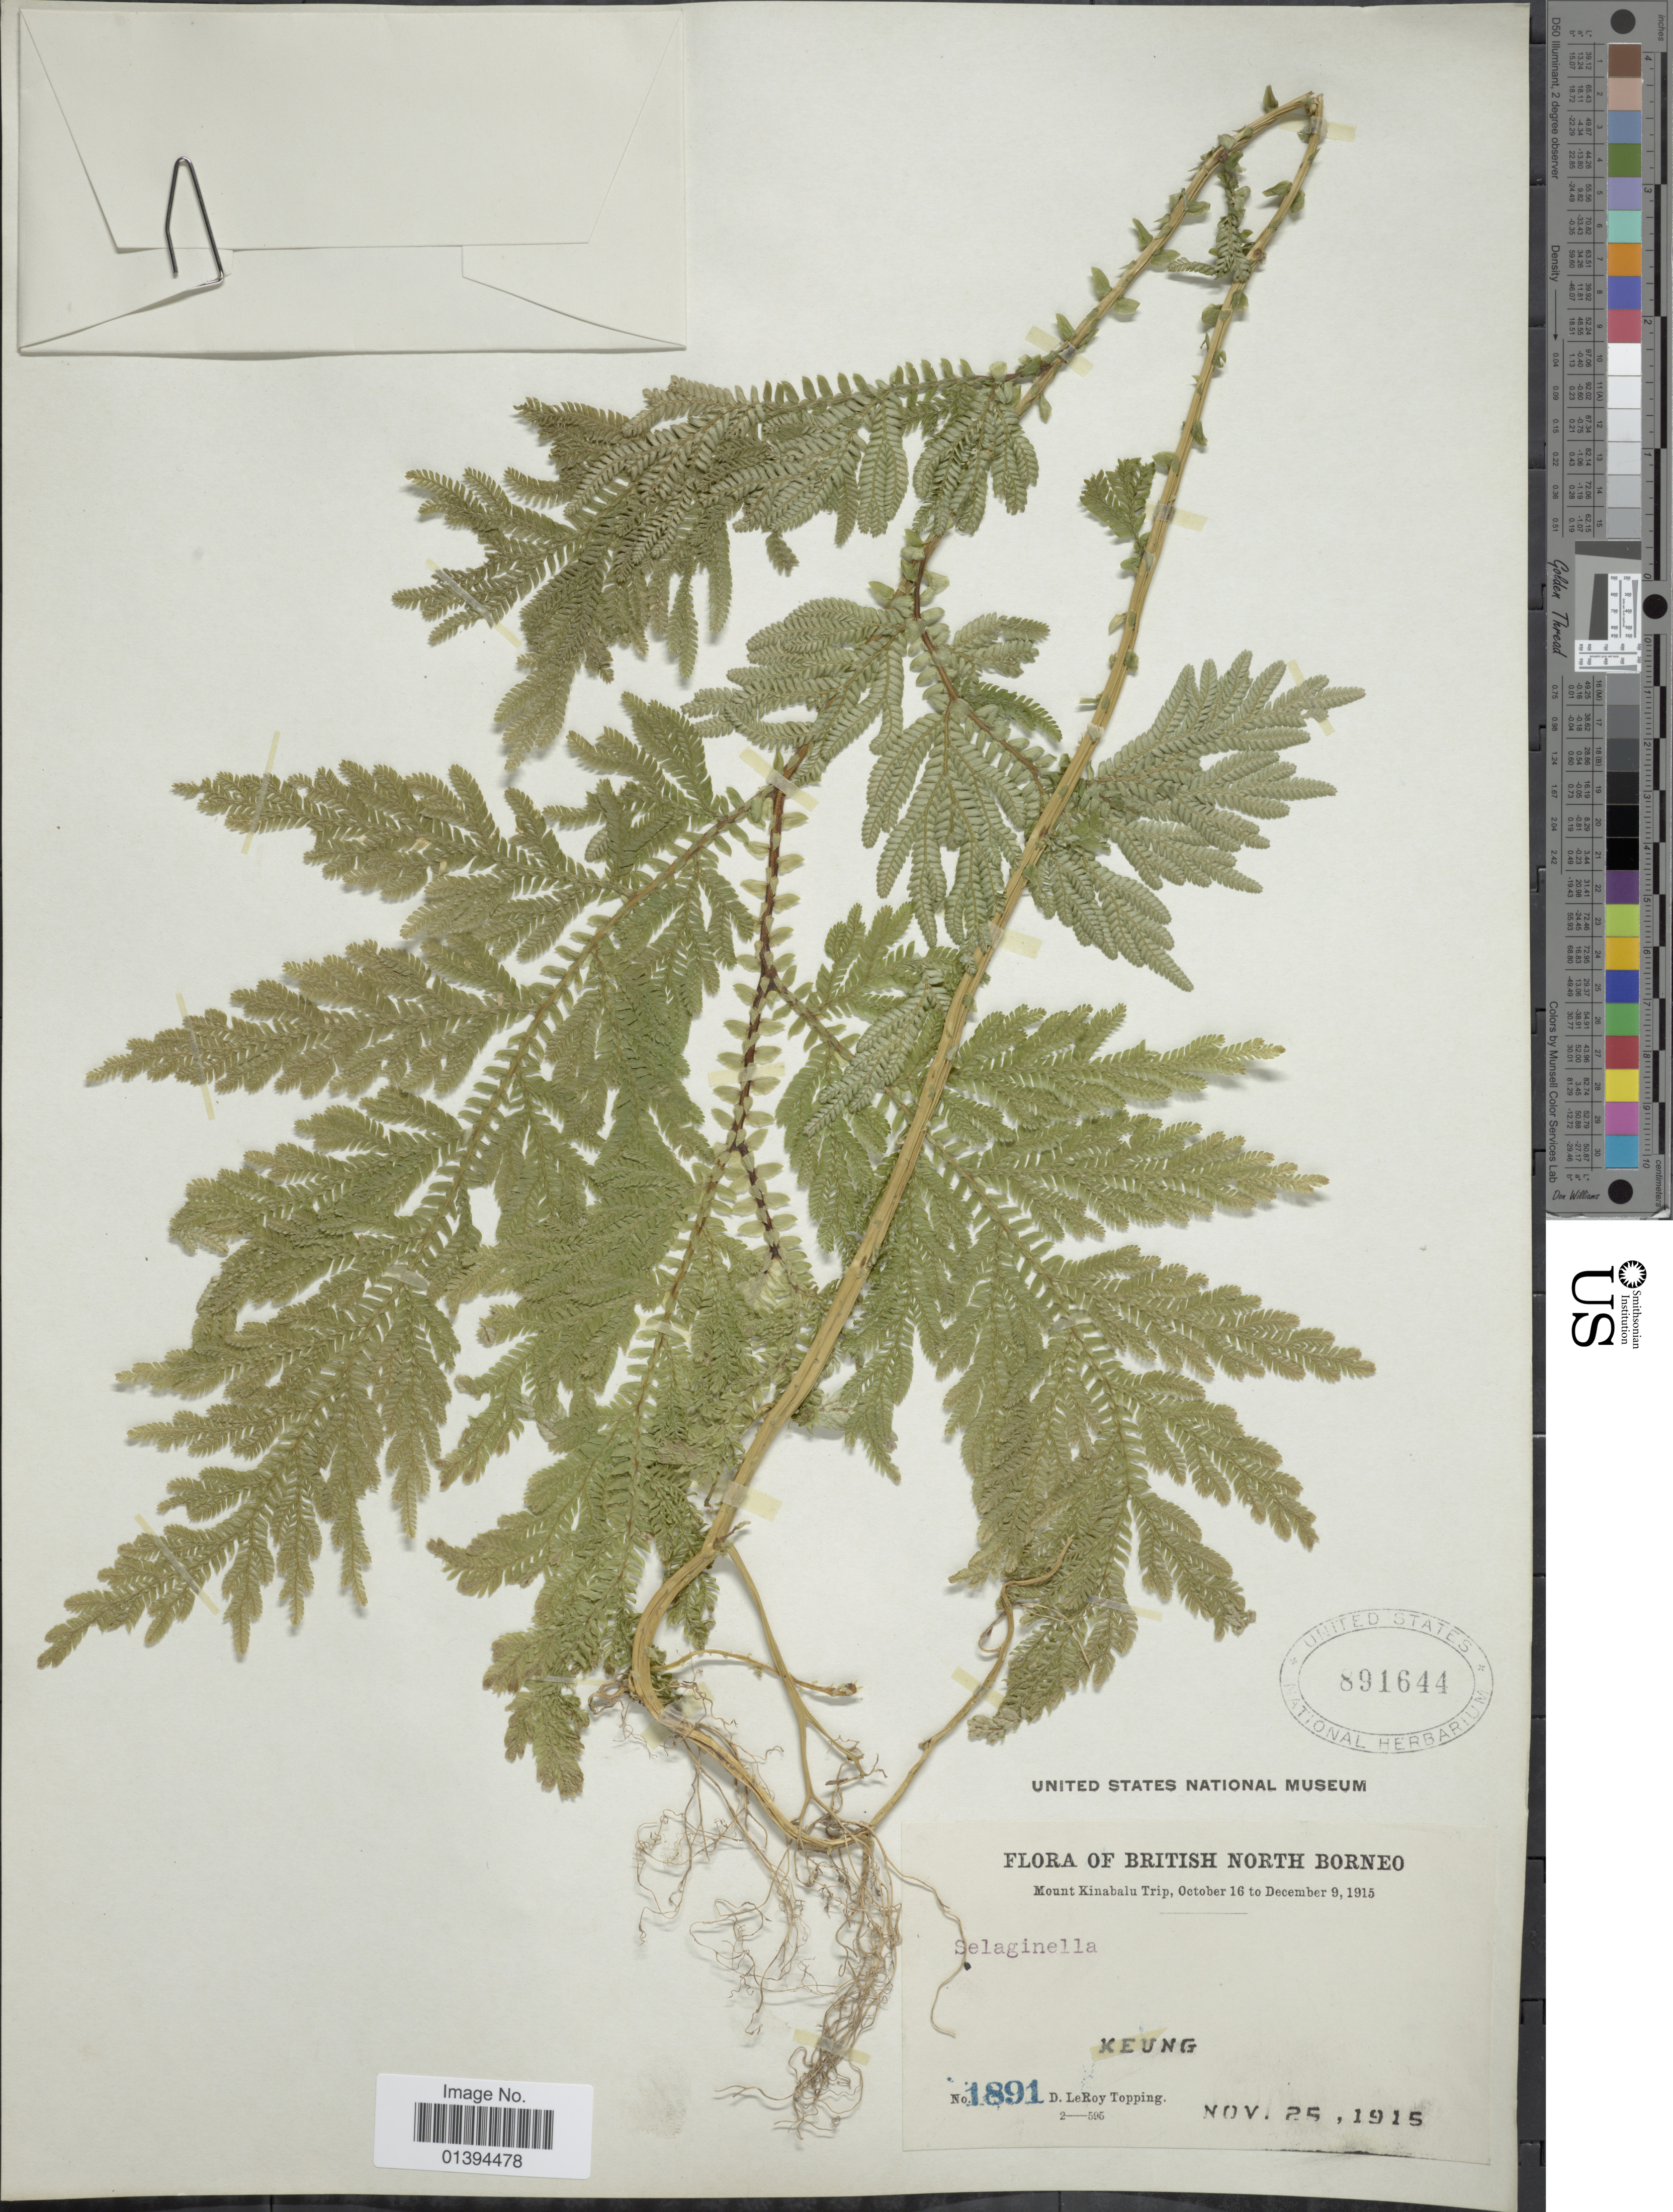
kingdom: Plantae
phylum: Tracheophyta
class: Lycopodiopsida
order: Selaginellales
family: Selaginellaceae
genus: Selaginella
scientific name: Selaginella sp.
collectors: D. L. Topping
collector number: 1891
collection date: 1915-11-25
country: Malaysia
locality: British North Borneo, Keung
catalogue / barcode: US 891644